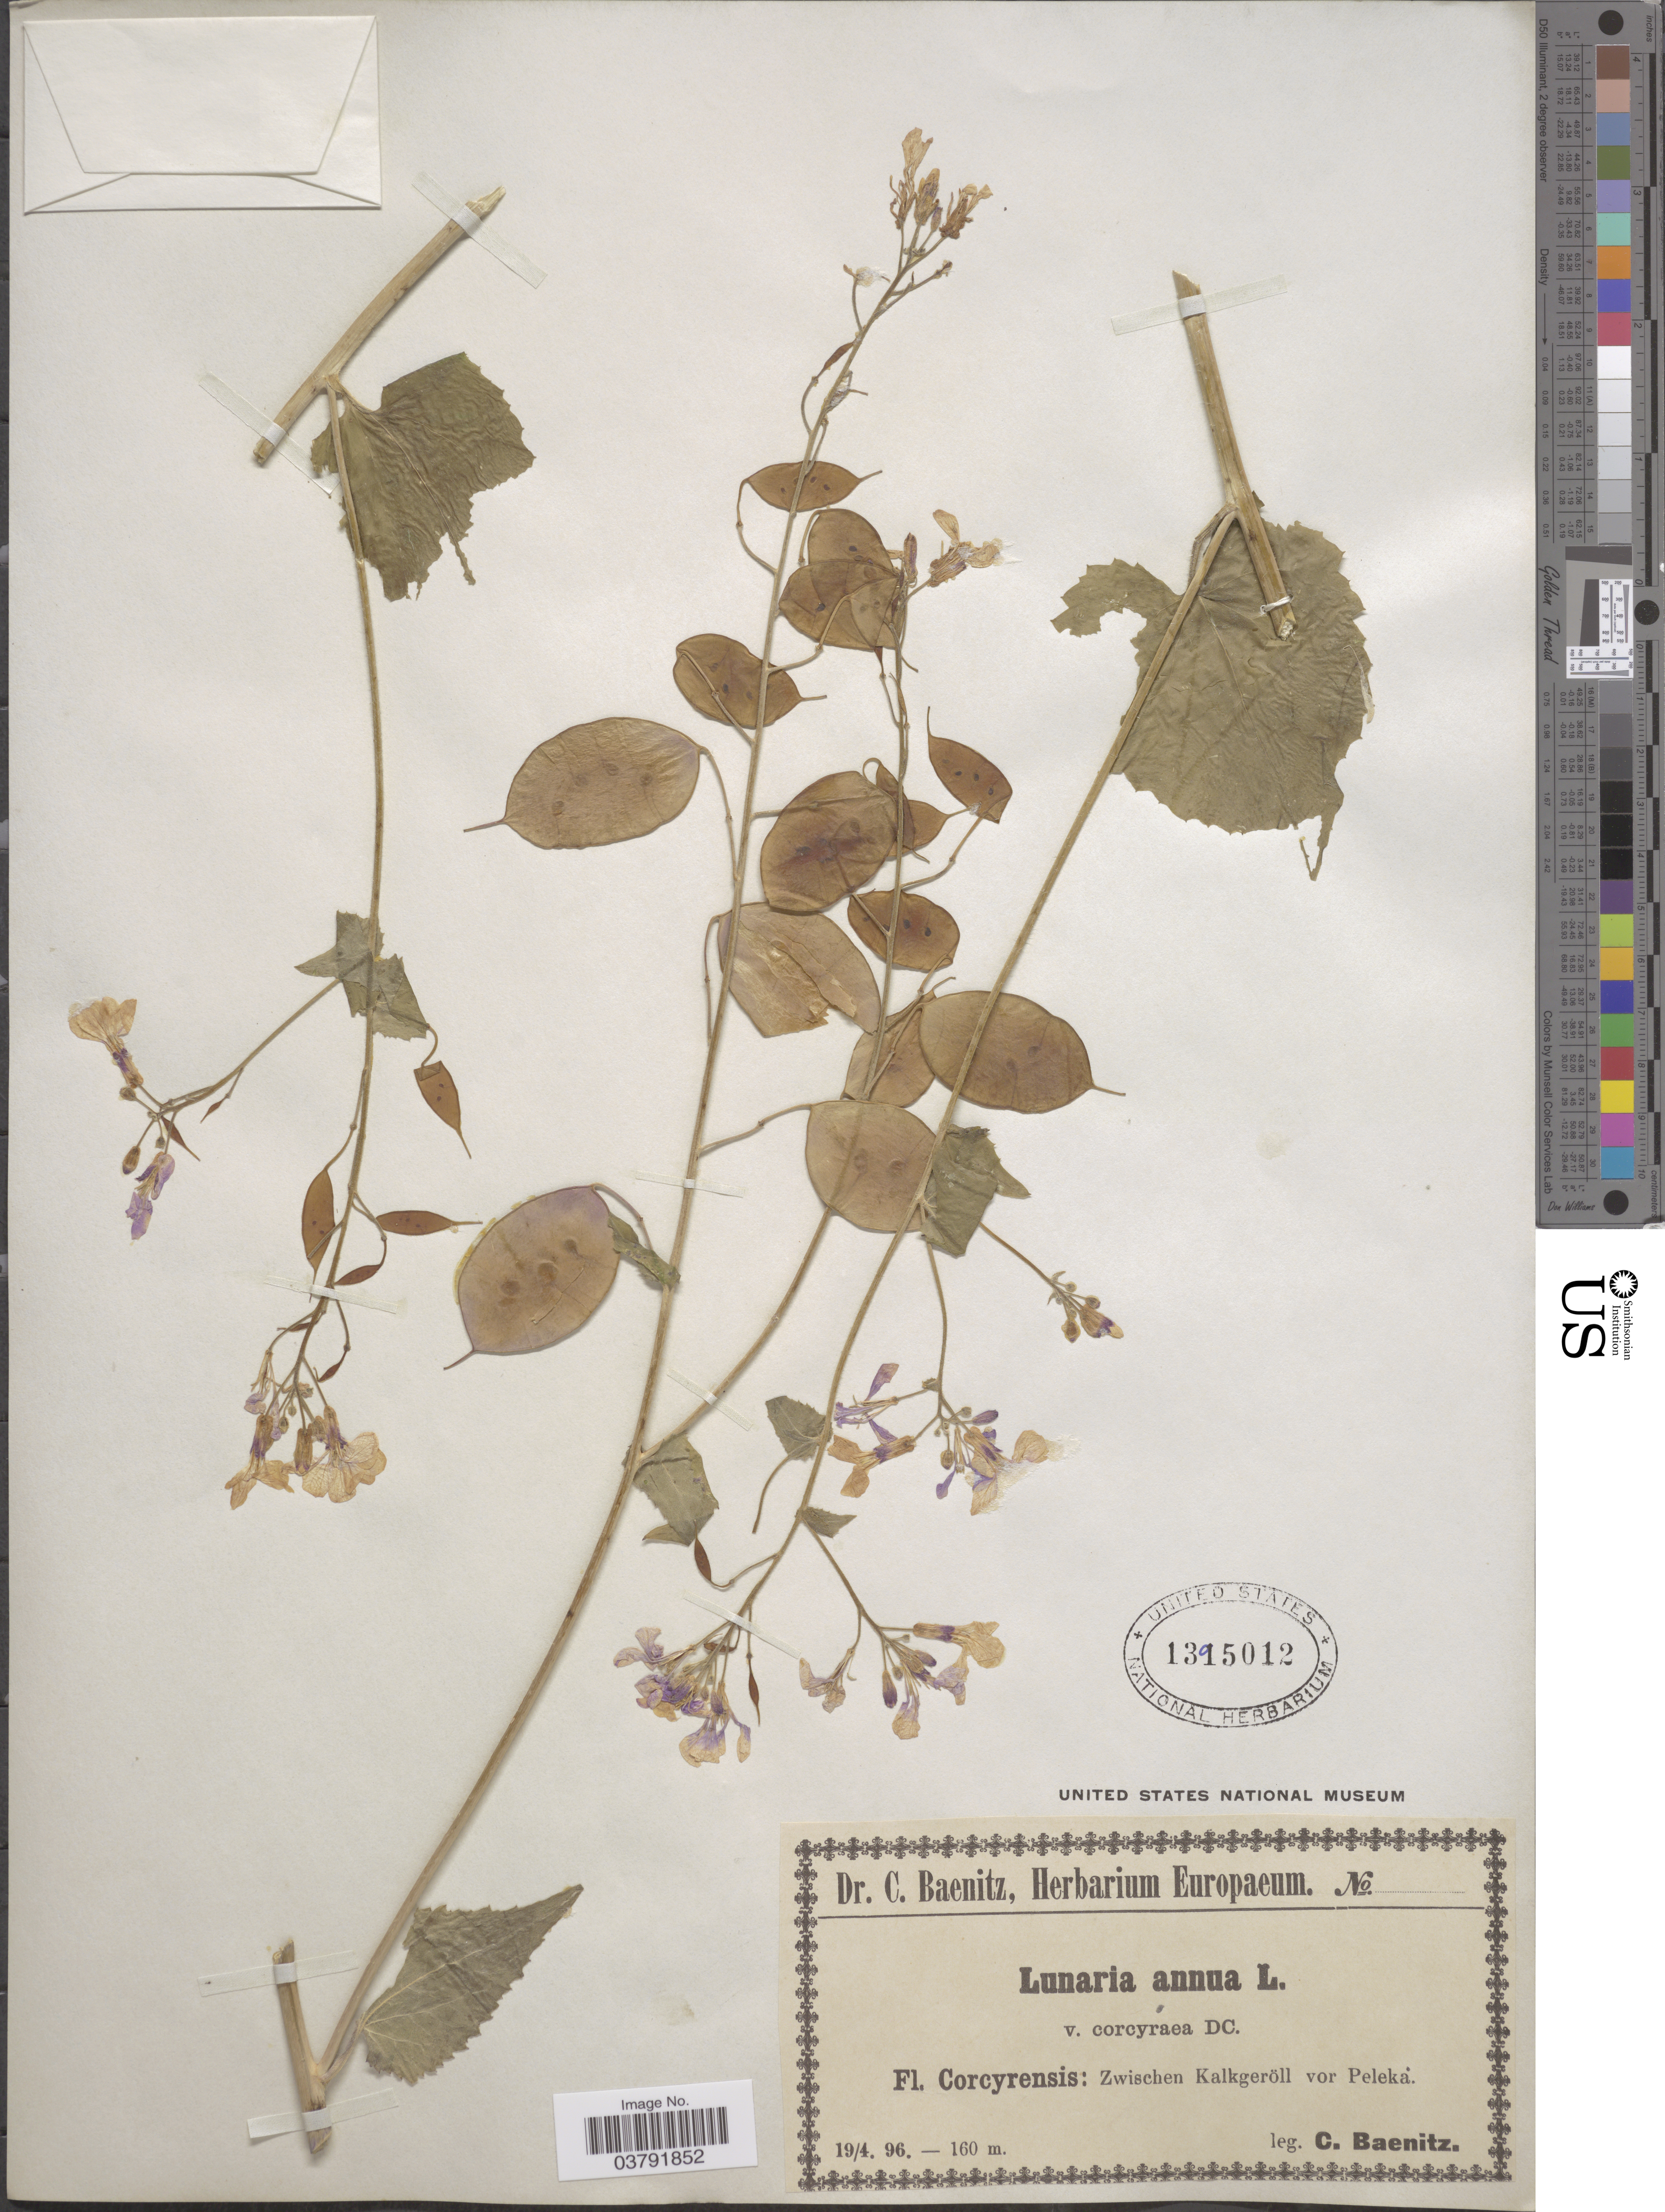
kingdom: Plantae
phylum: Tracheophyta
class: Magnoliopsida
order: Brassicales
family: Brassicaceae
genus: Lunaria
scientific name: Lunaria annua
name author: L.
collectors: C. G. Baenitz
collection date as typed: Transcribed d/m/y: 19/4/96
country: Greece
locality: Corcyrensis: Zwischen Kalkgeröll vor Peleka.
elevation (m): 160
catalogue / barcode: US 1395012